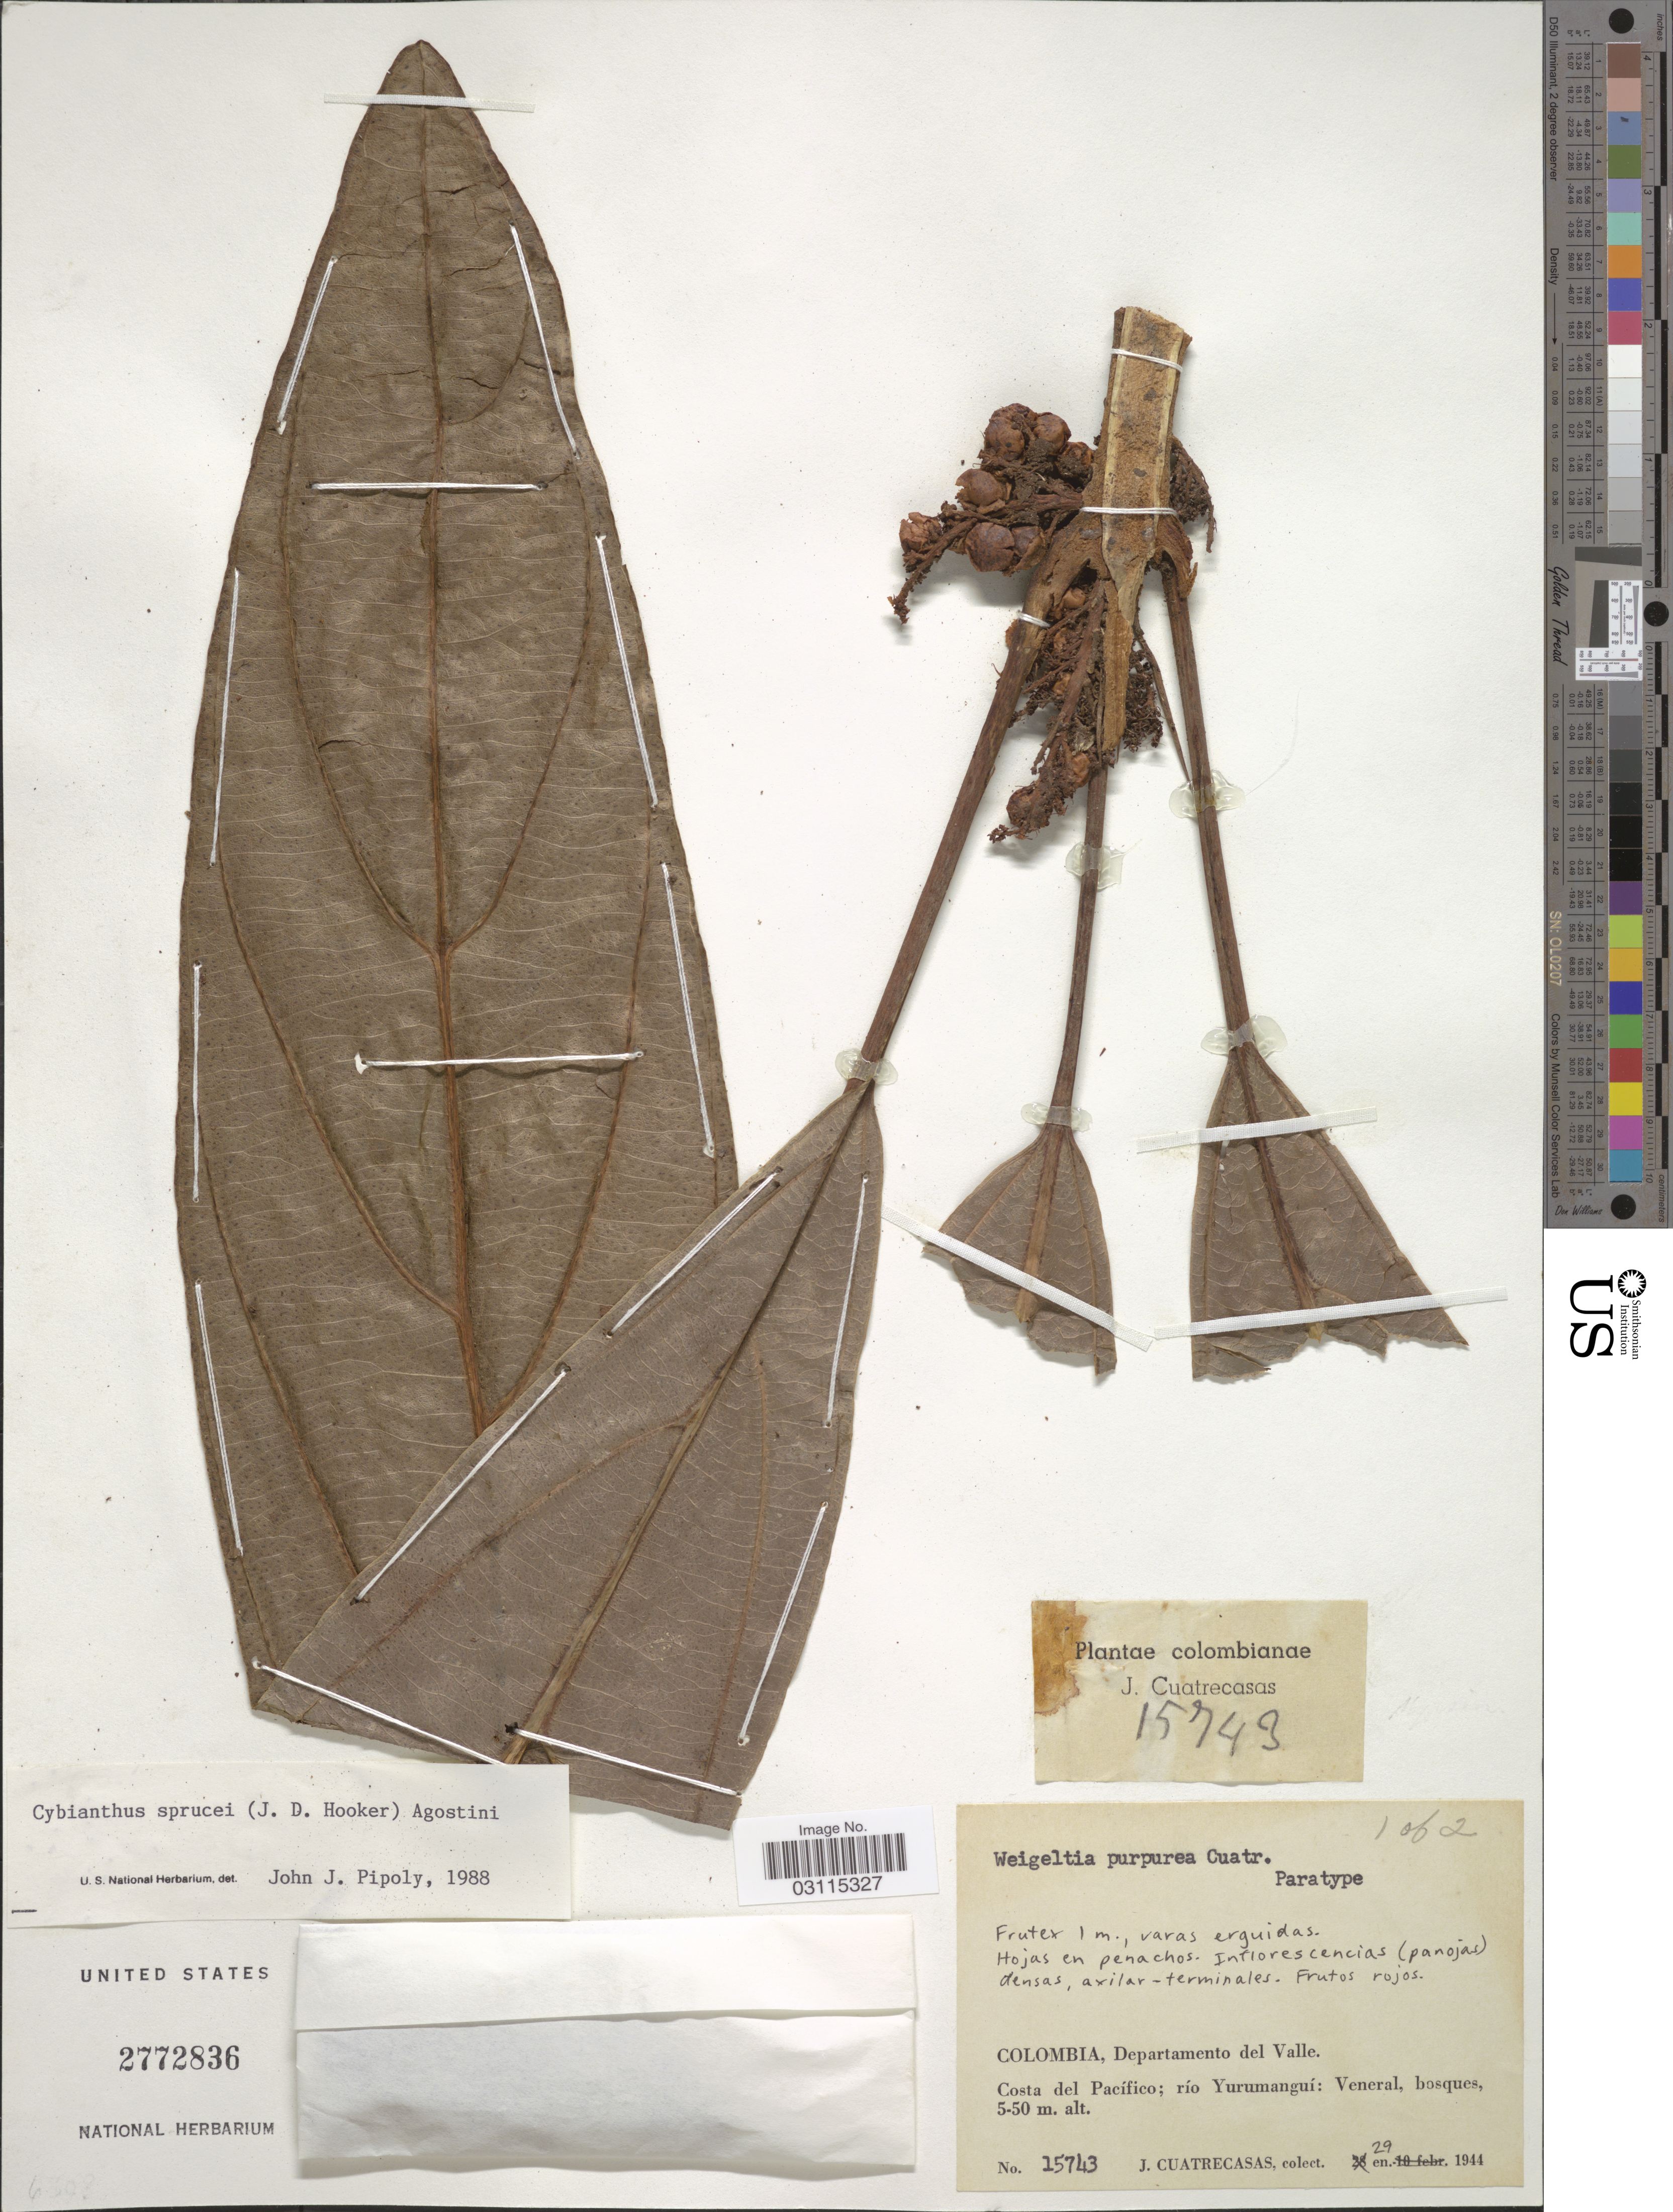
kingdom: Plantae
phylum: Tracheophyta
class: Magnoliopsida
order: Ericales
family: Primulaceae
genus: Cybianthus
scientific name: Cybianthus sprucei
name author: (Hook. f.) G. Agostini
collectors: J. Cuatrecasas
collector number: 15743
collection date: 1944-01-29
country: Colombia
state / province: Valle del Cauca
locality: Departamento del Valle, Costa del Pacífico; rio Yurumanguí: Veneral, bosques.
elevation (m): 5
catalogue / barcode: US 2772836